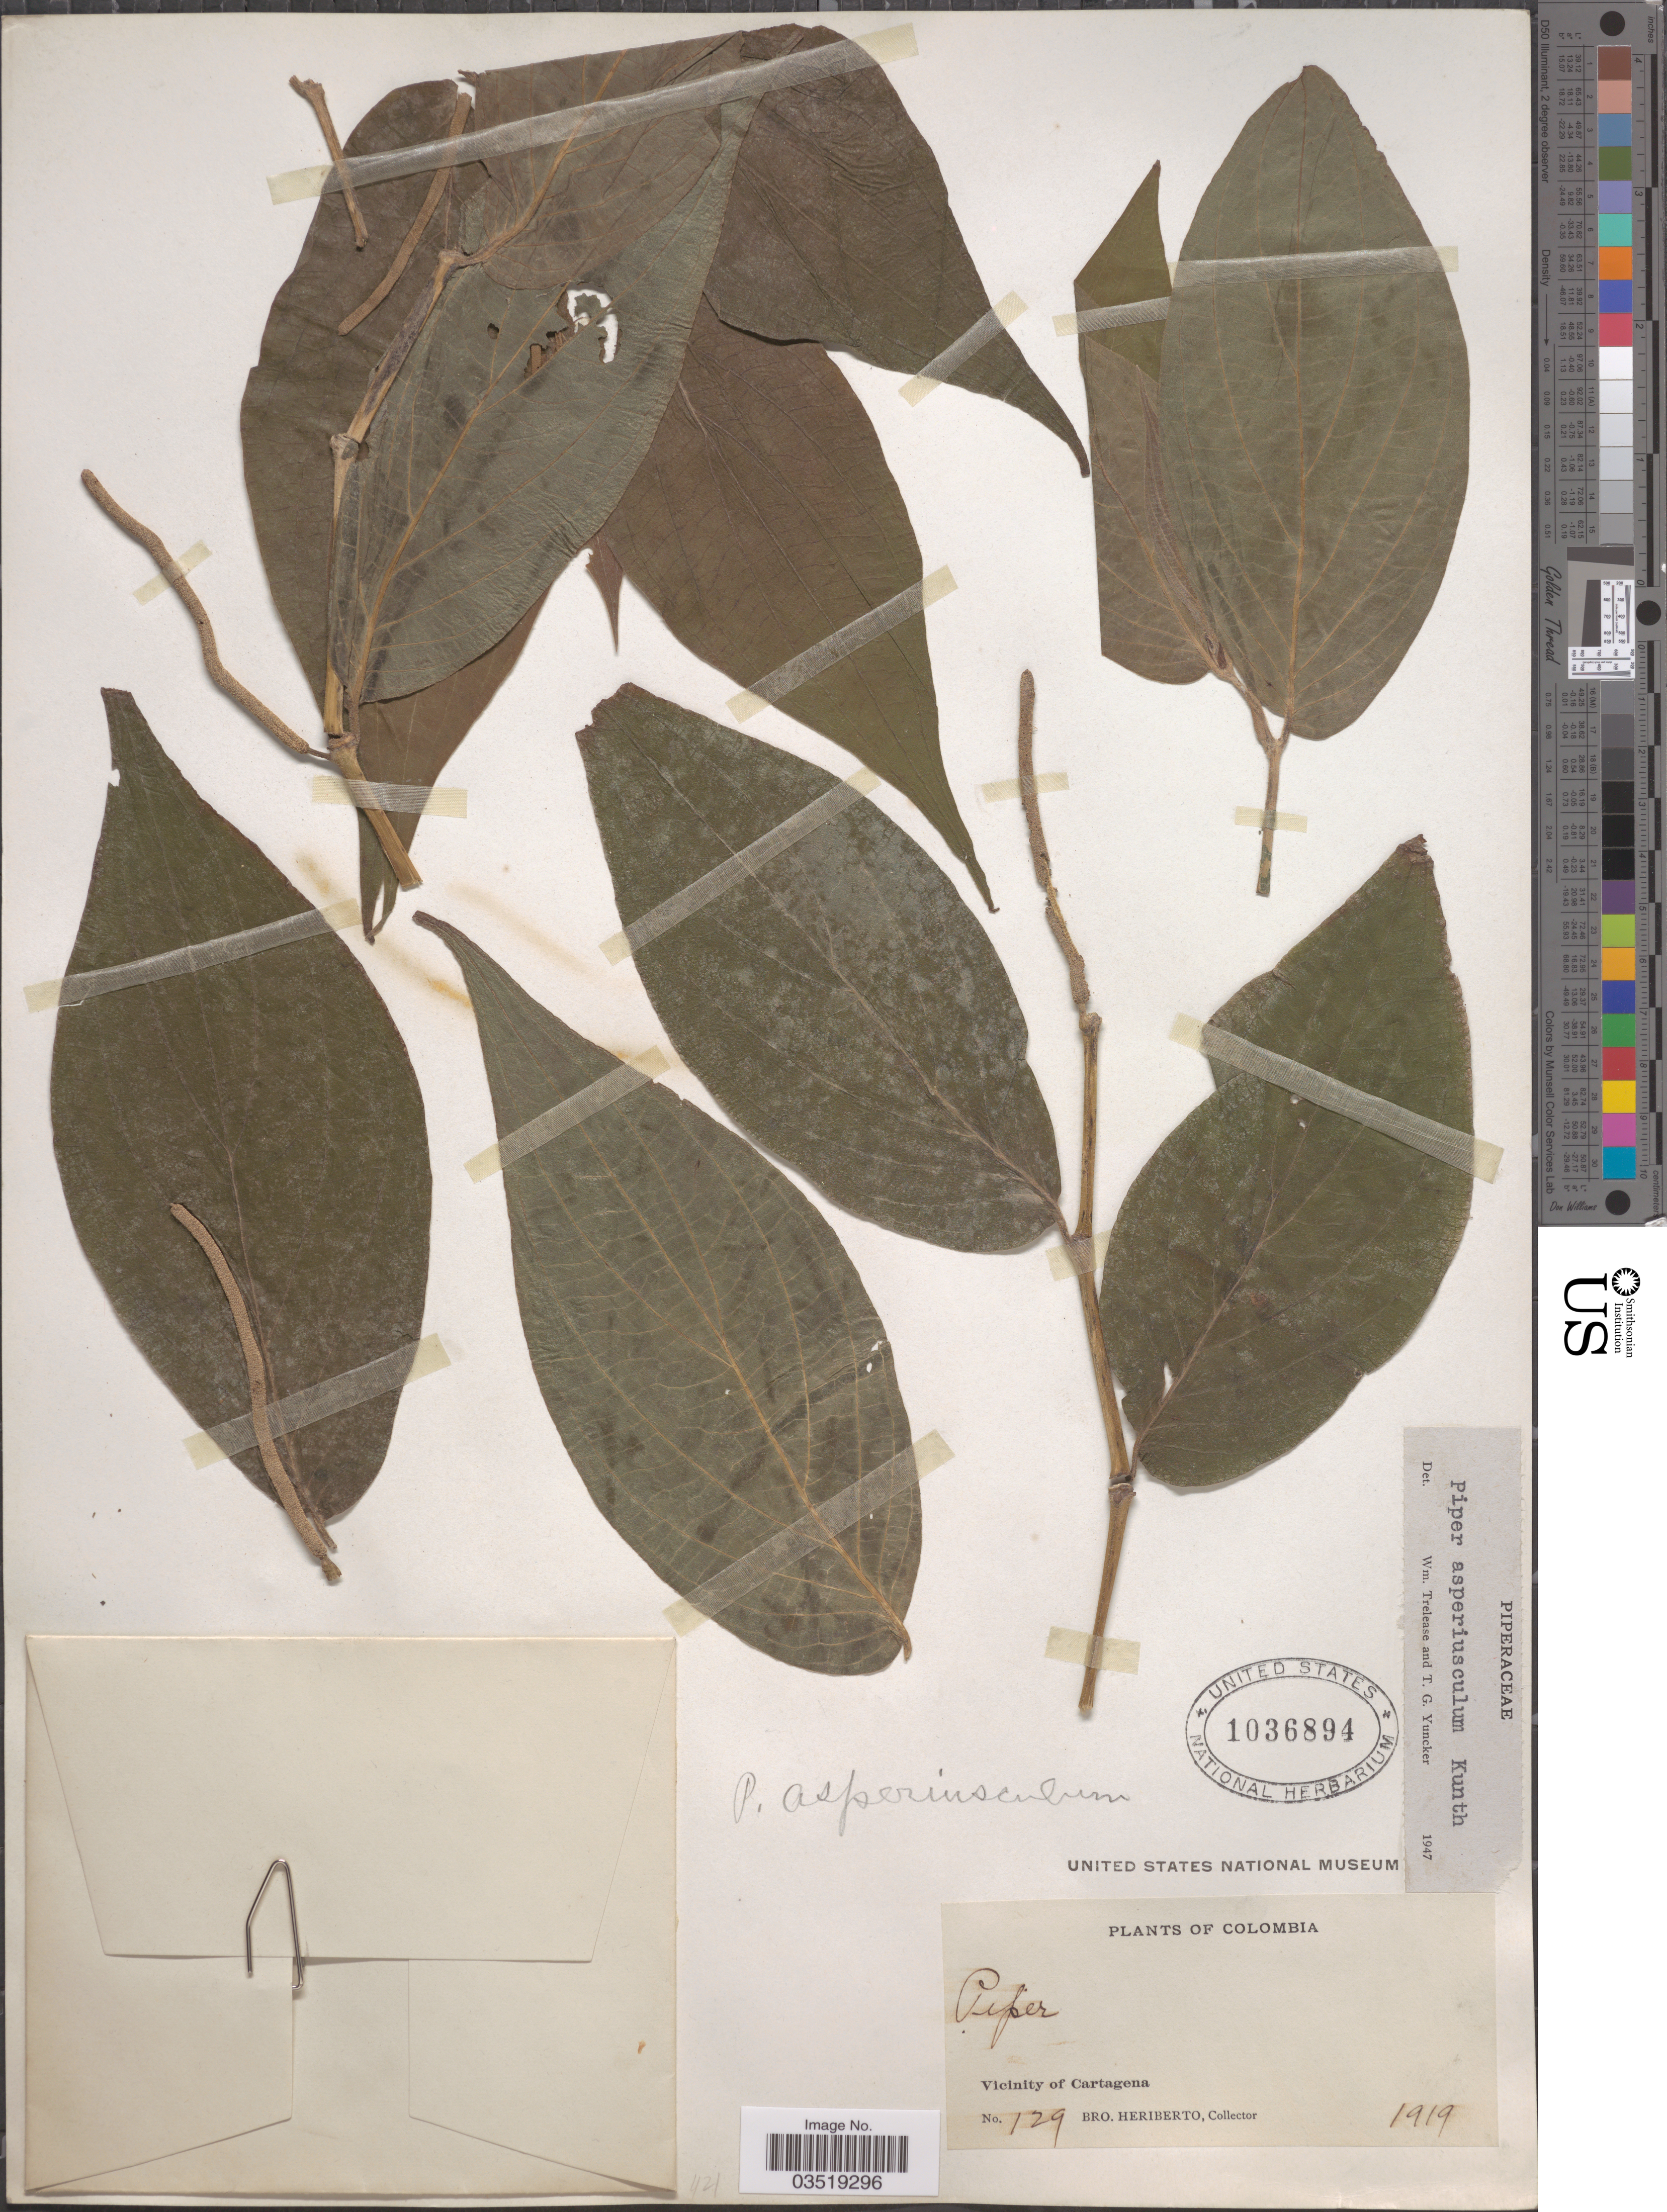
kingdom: Plantae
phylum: Tracheophyta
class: Magnoliopsida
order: Piperales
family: Piperaceae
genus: Piper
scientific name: Piper asperiusculum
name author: Kunth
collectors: B. Heriberto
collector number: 129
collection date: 1919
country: Colombia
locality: Vicinity of Cartagena.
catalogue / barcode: US 1036894